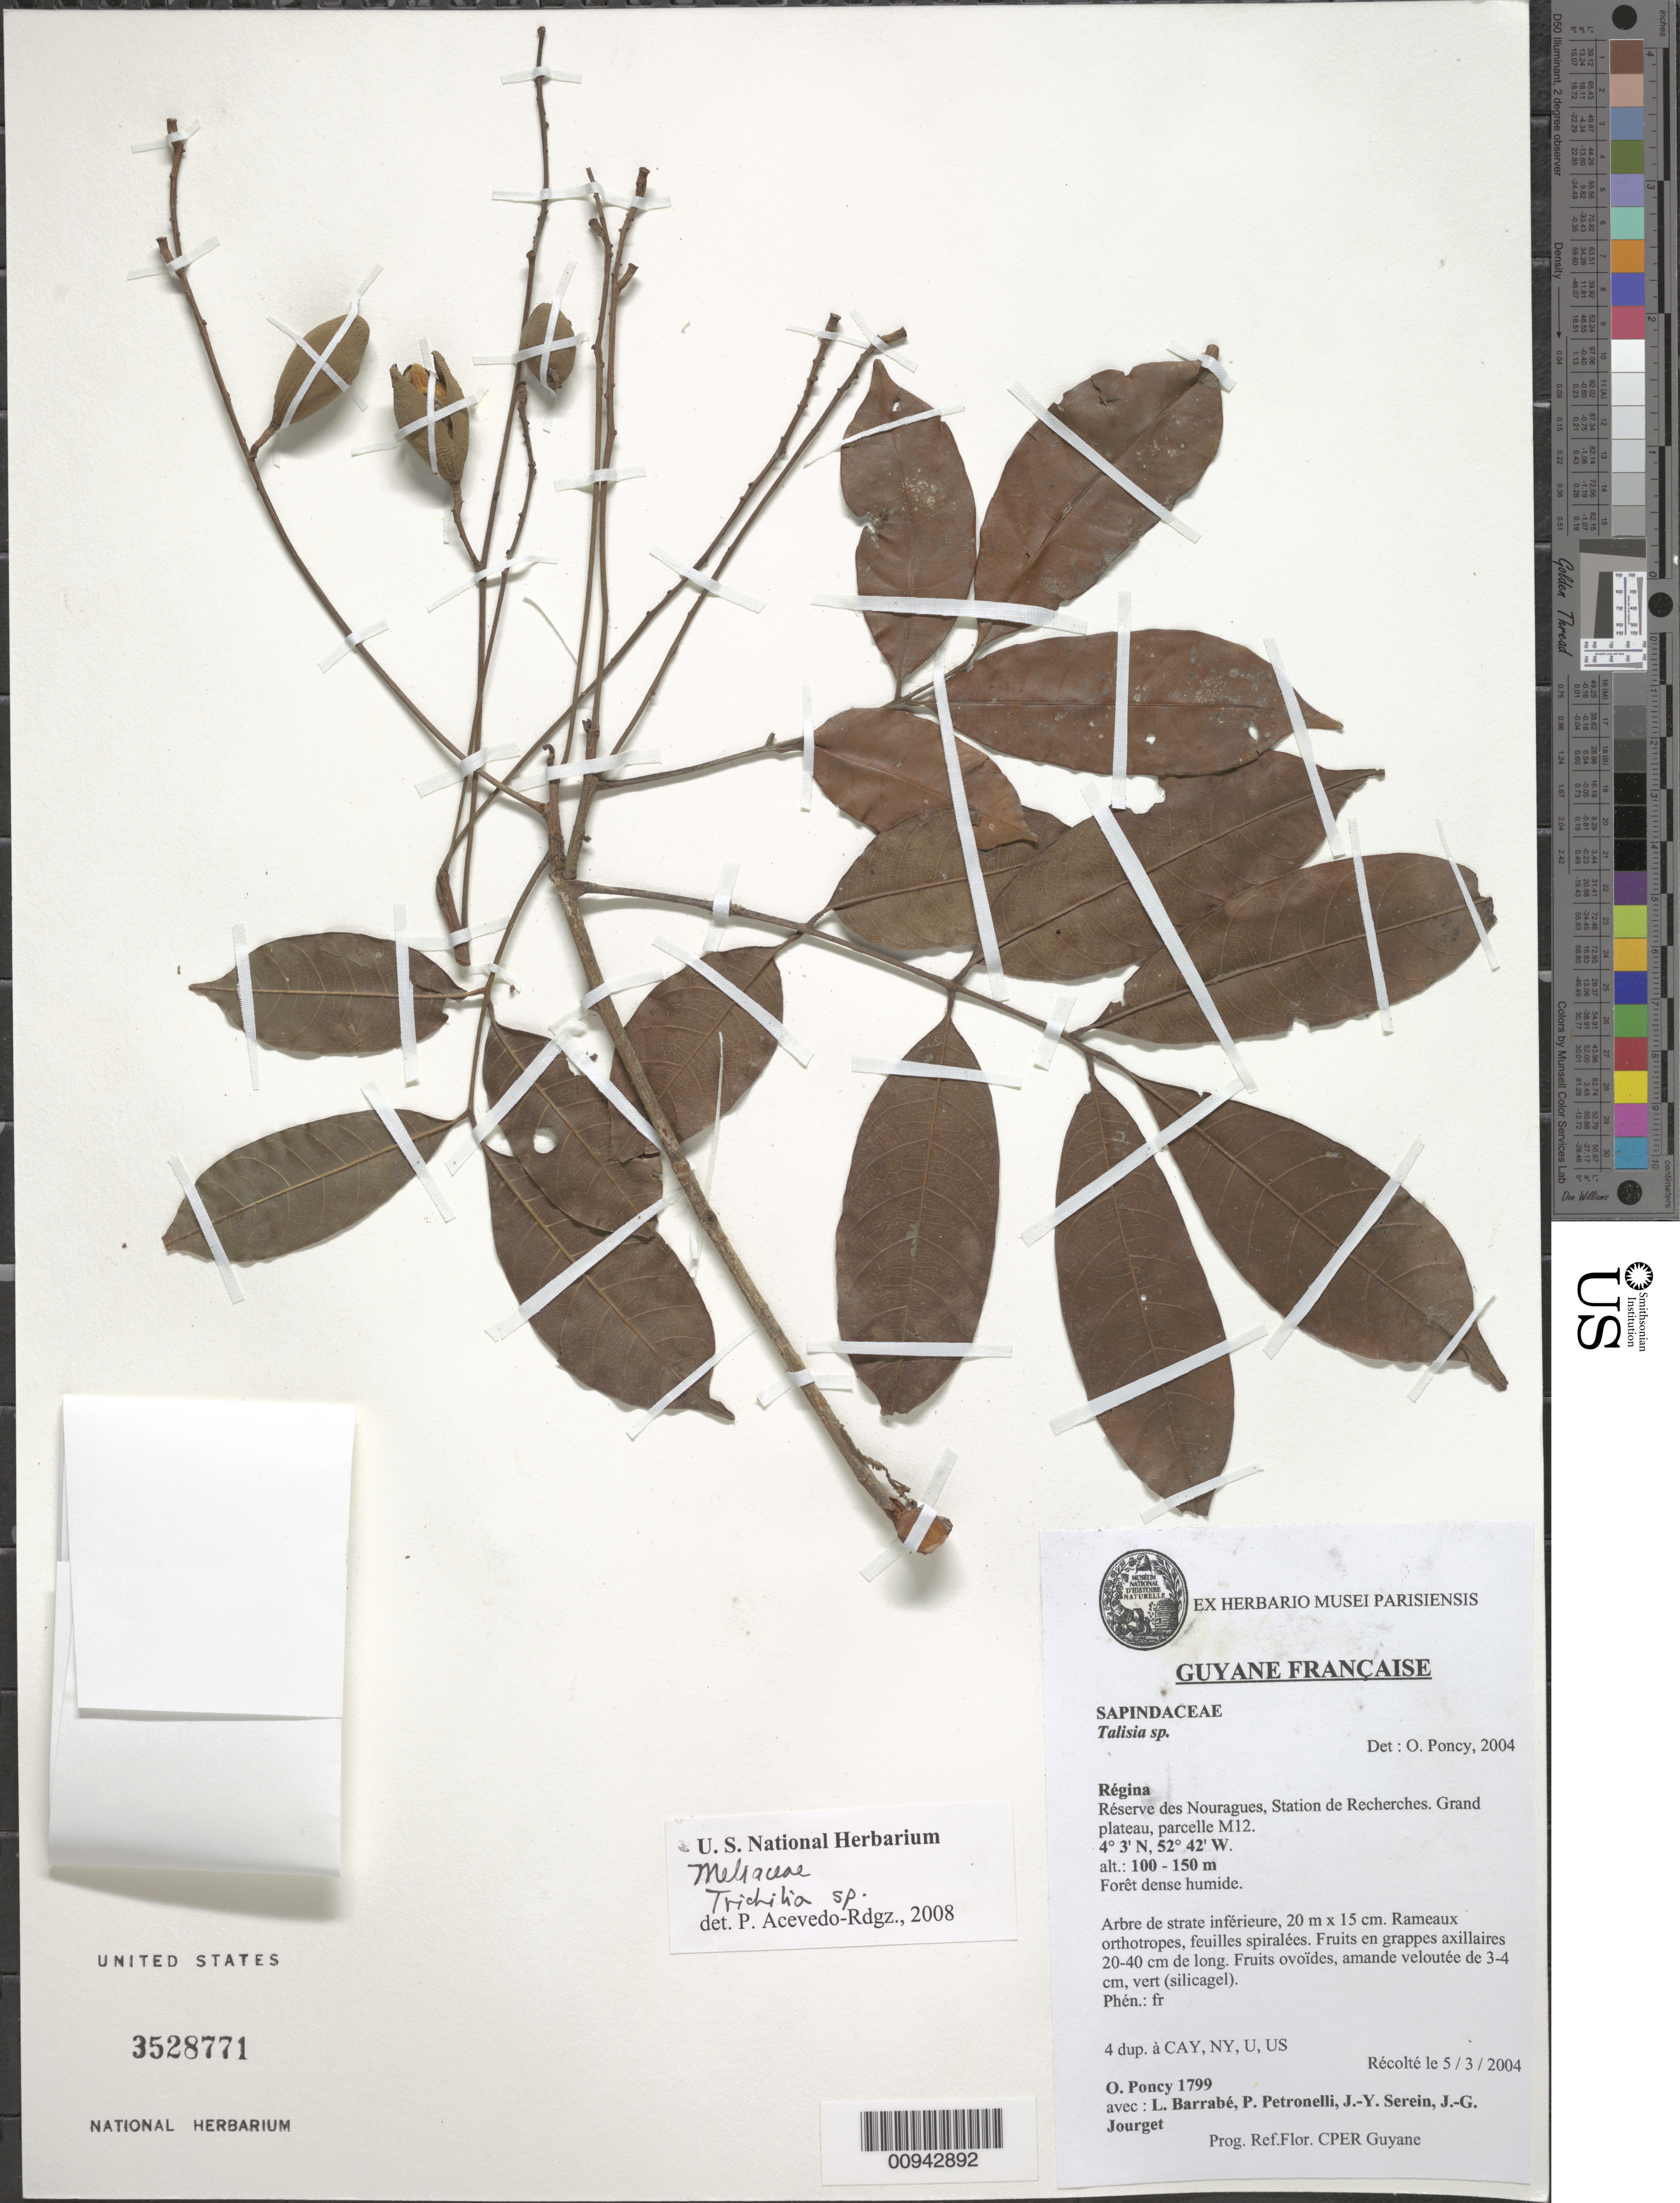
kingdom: Plantae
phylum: Tracheophyta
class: Magnoliopsida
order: Sapindales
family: Meliaceae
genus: Trichilia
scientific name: Trichilia sp.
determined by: Acevedo-Rodríguez, P., (BOT), Smithsonian Institution - National Museum of Natural History (UNITED STATES)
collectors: O. Poncy, L. Barrabé, P. Petronelli, J. Serein & J. Jourget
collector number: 1799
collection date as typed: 5-Mar-04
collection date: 2004-03-05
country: French Guiana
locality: Régina, Réserve des Nouragues, Station de Recherches. Grand plateau, parcelle M12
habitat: Foret dense humide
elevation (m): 100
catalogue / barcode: US 3528771